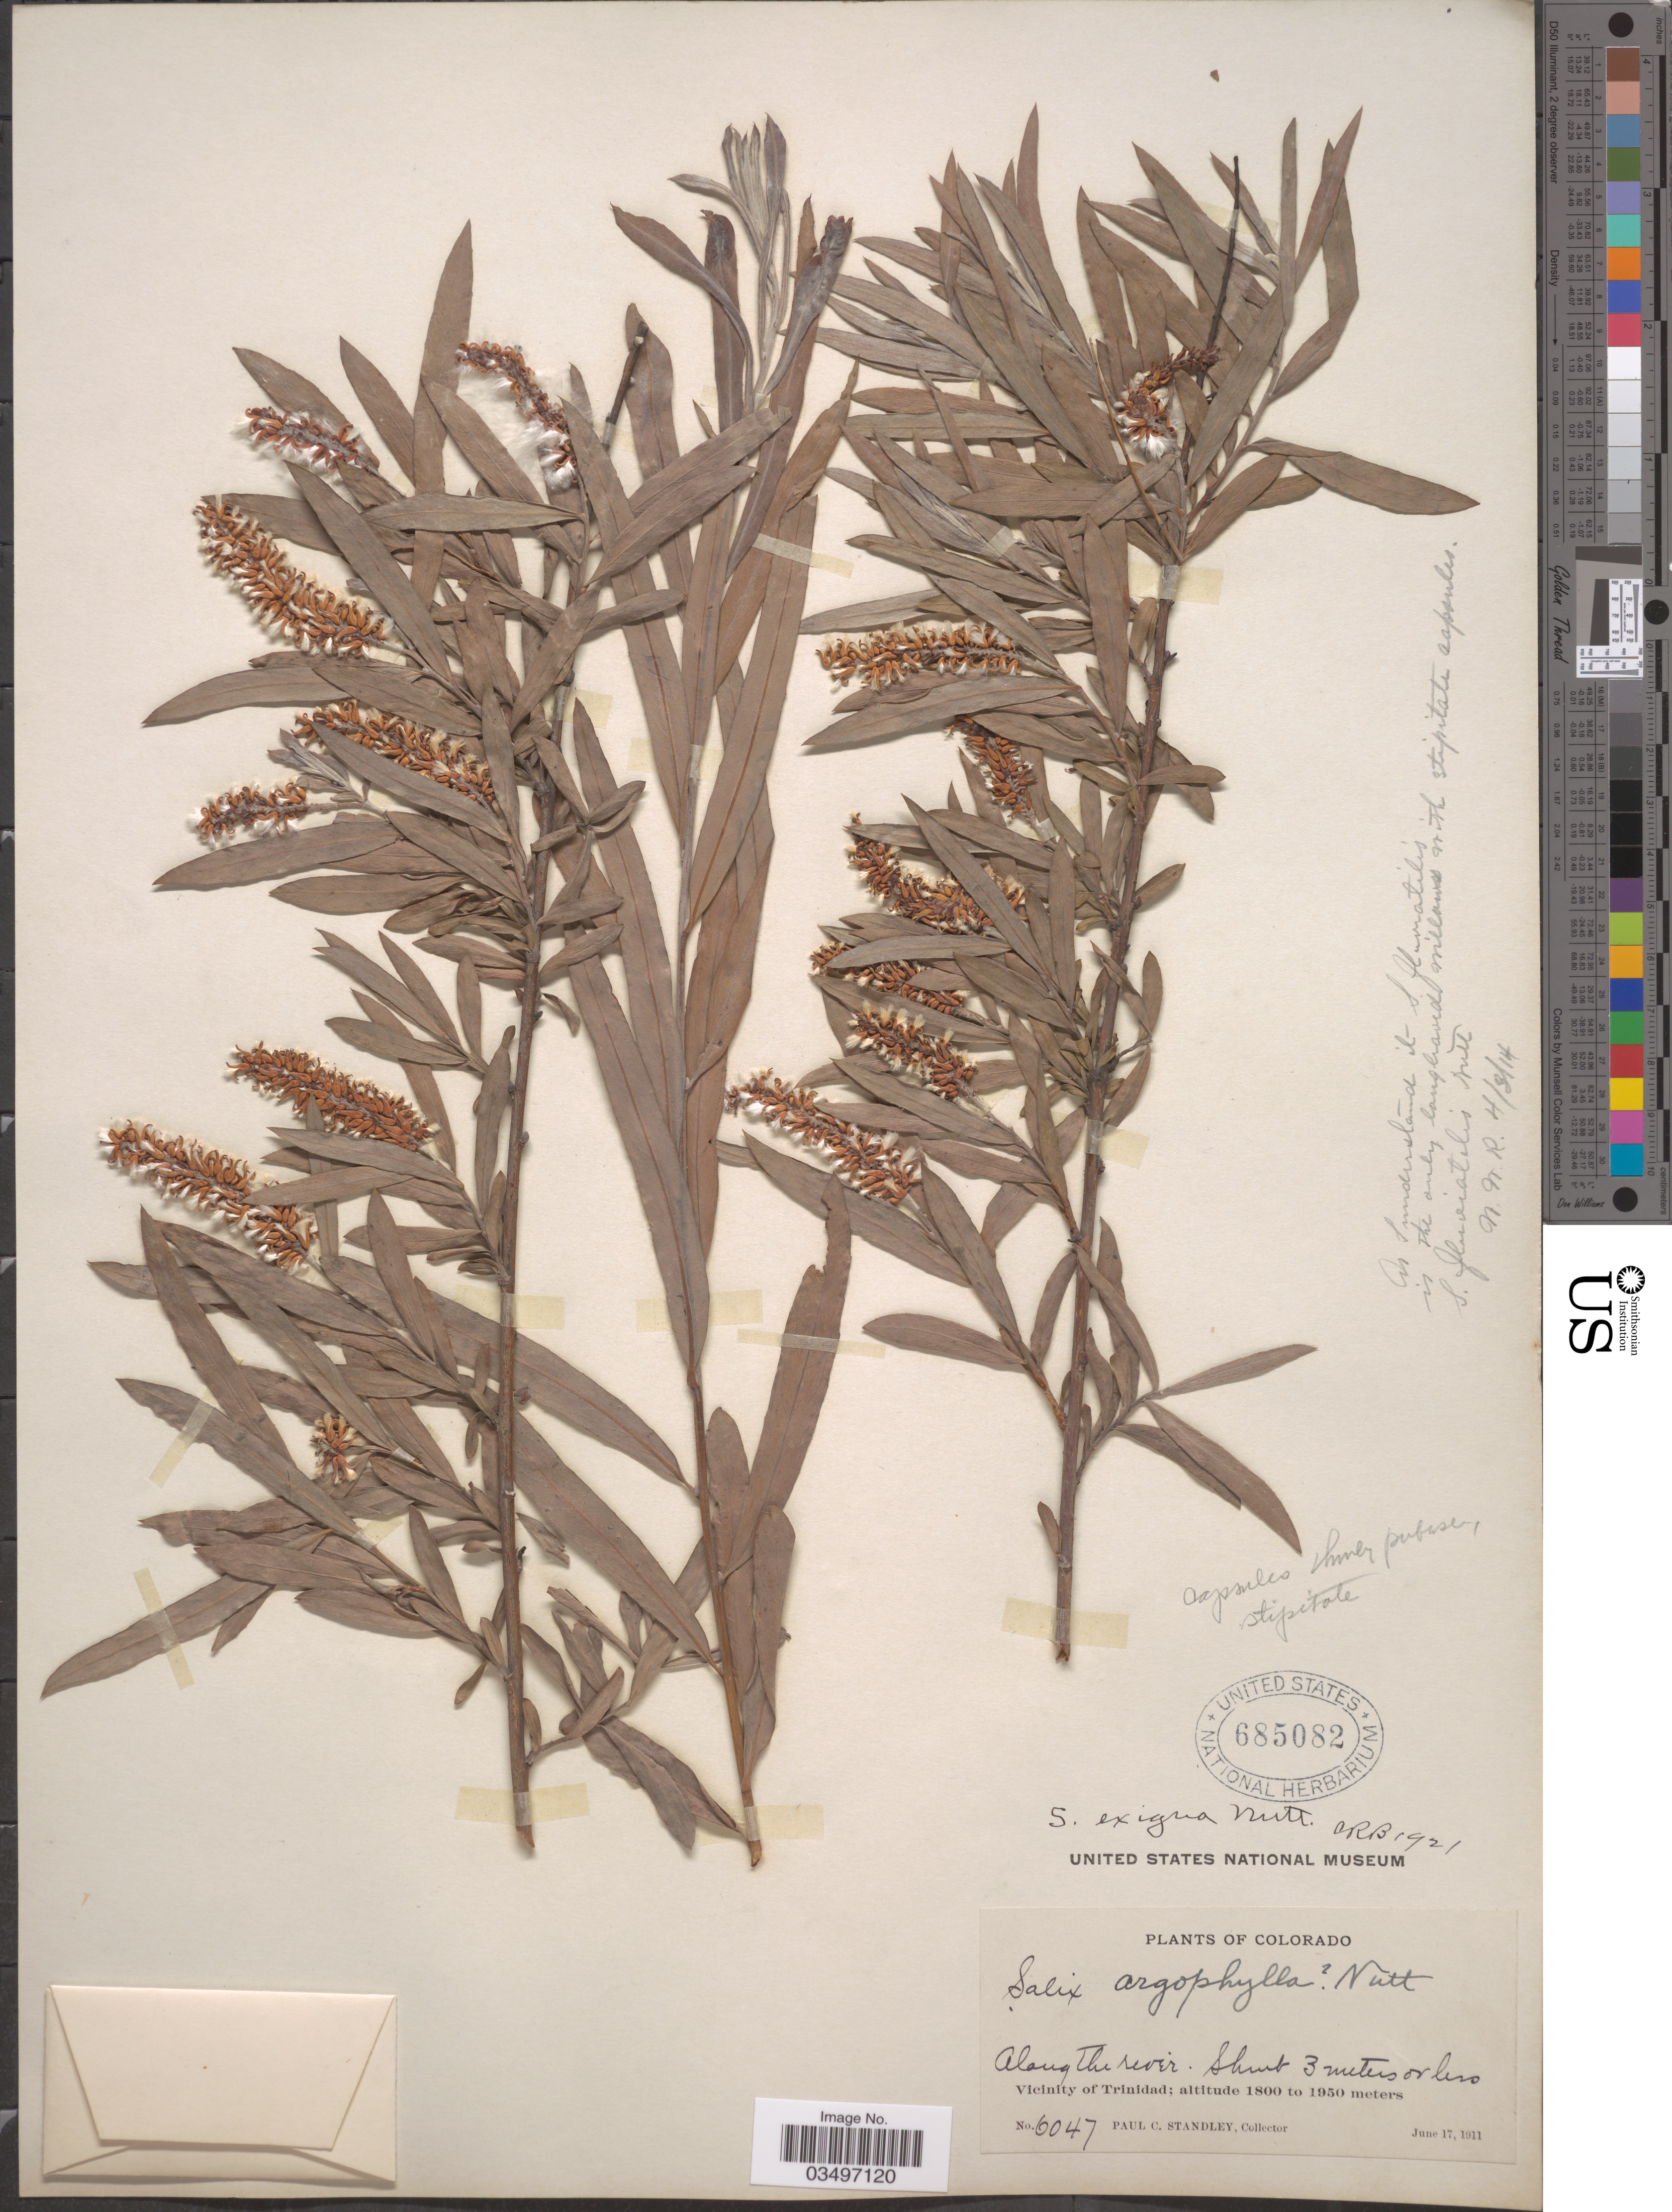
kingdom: Plantae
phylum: Tracheophyta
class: Magnoliopsida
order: Malpighiales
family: Salicaceae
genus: Salix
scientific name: Salix exigua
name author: Nutt.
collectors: P. C. Standley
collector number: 6047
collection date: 1911-06-17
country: United States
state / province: Colorado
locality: Vicinity of Trinidad.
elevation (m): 1800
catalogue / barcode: US 685082